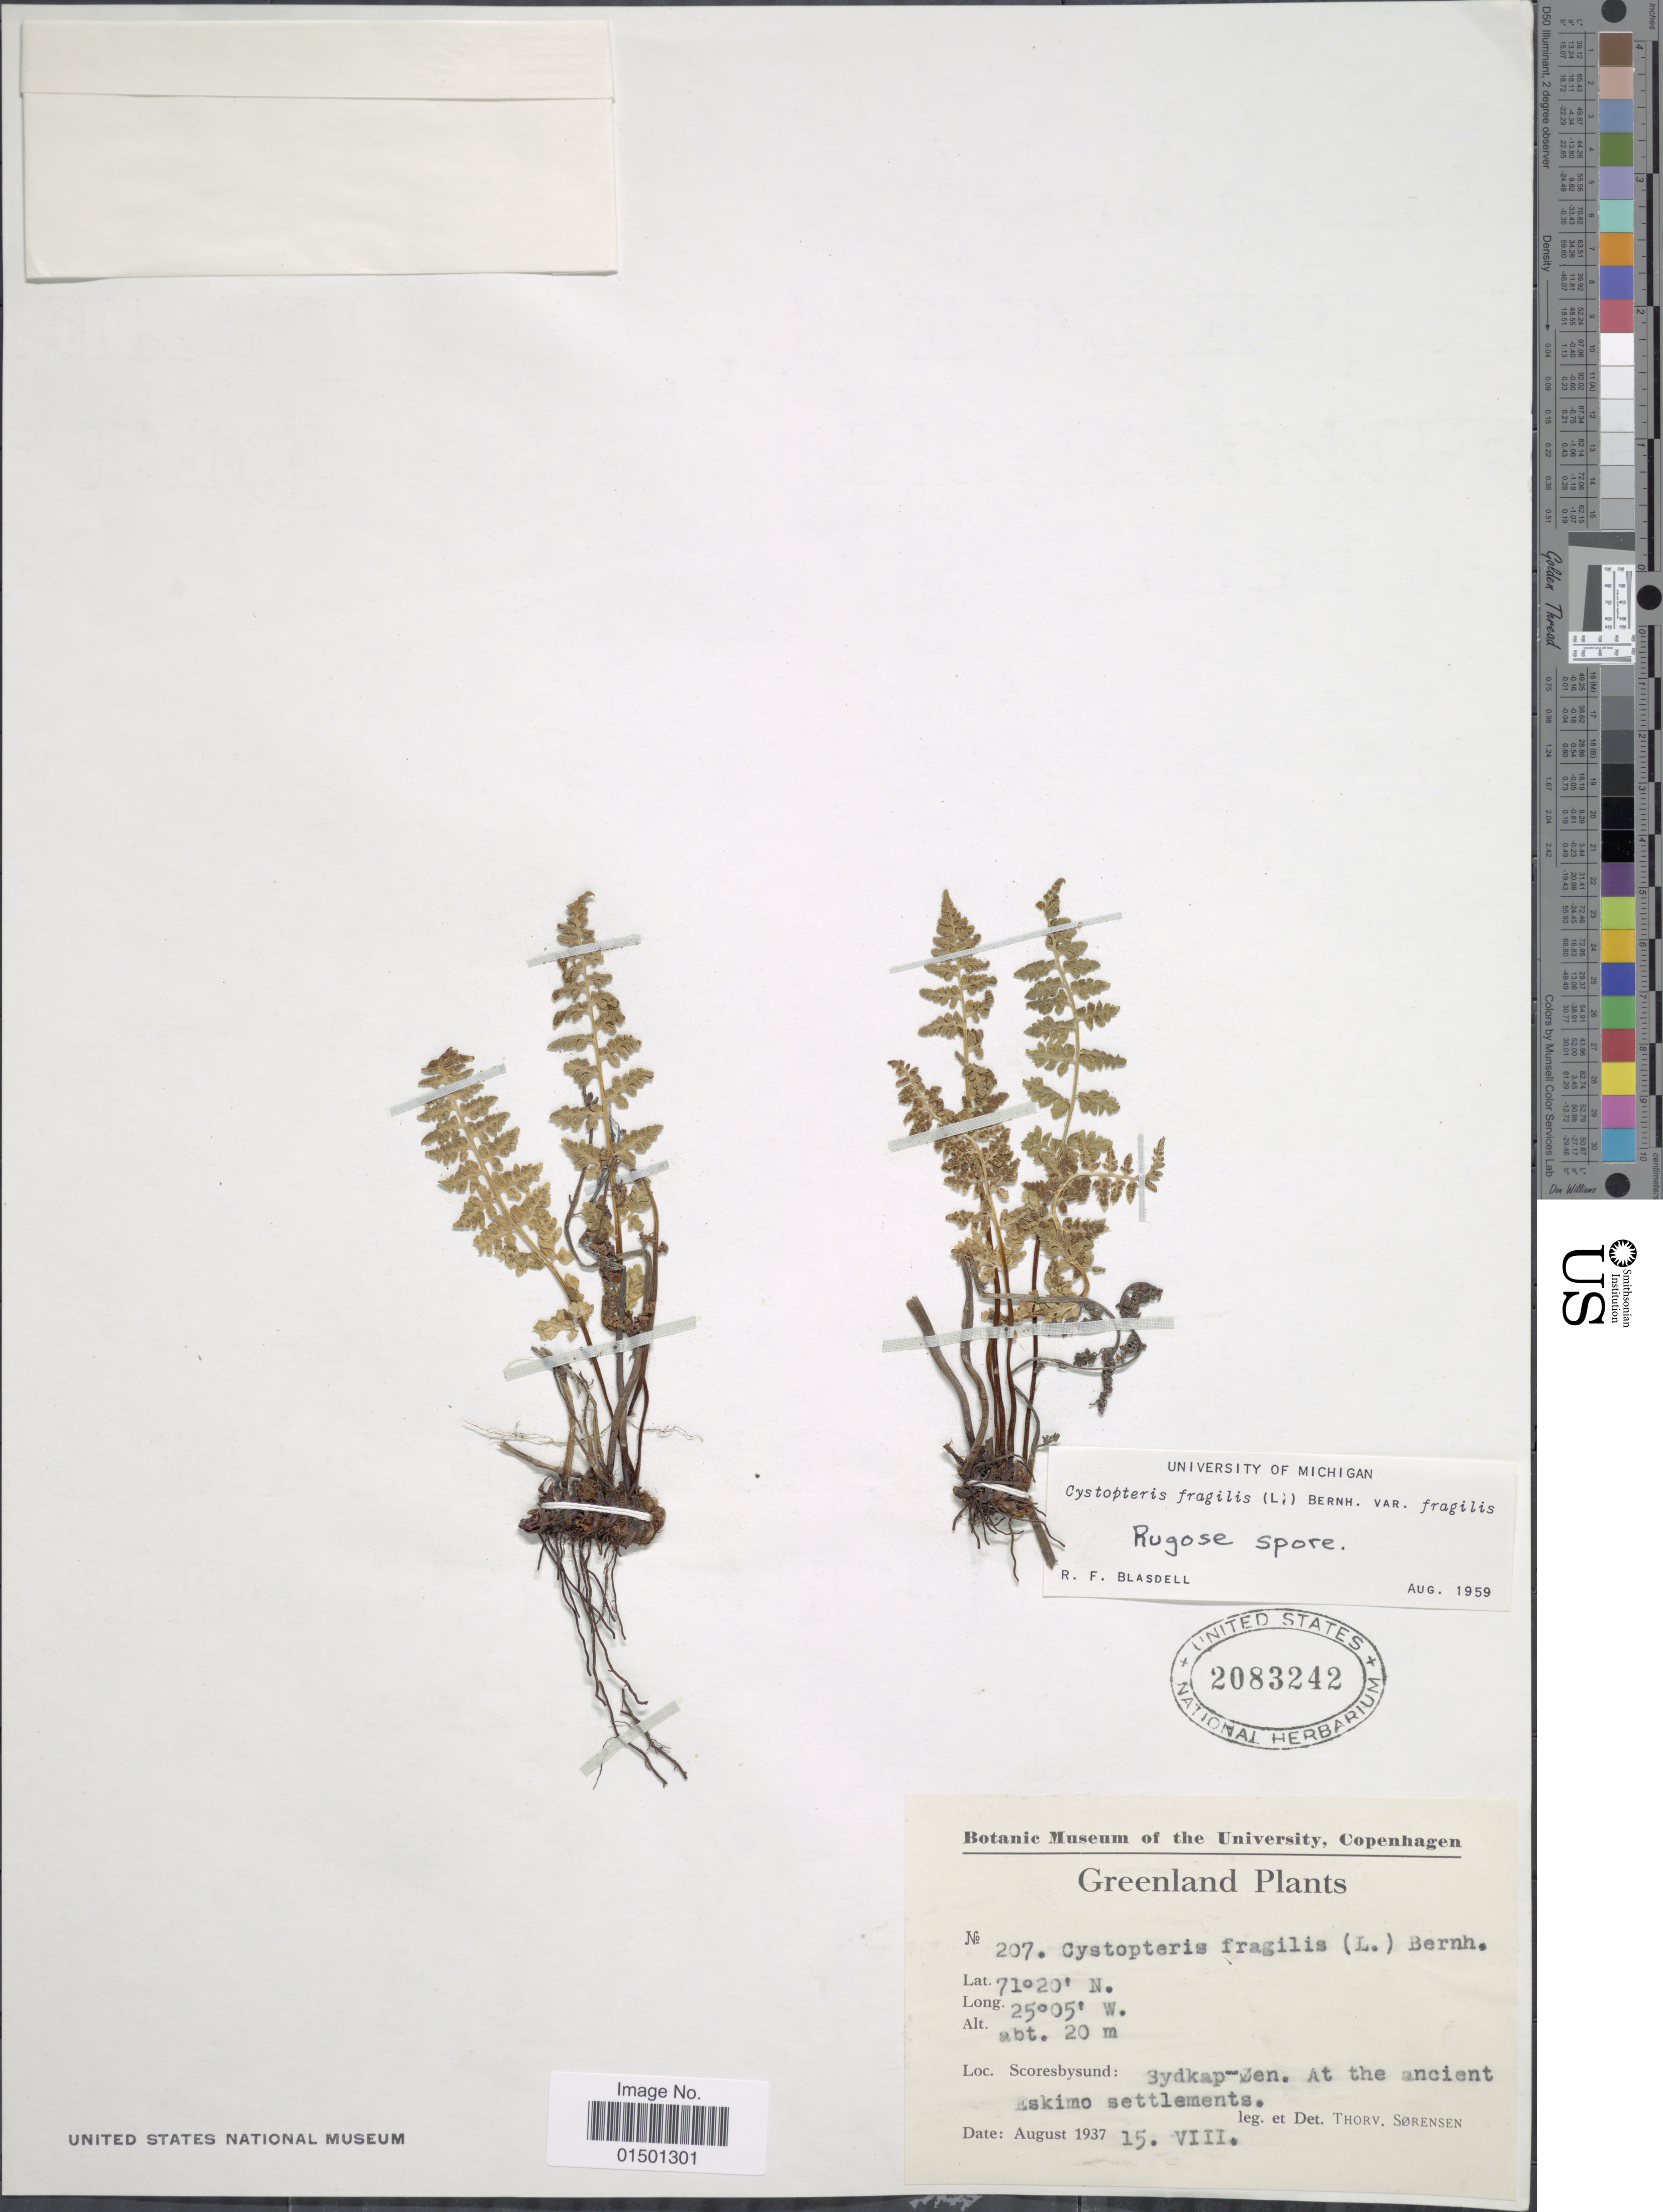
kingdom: Plantae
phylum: Tracheophyta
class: Polypodiopsida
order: Polypodiales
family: Cystopteridaceae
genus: Cystopteris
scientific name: Cystopteris fragilis var. dickieana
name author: B. Boivin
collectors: T. Sorensen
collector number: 207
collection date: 1937-08-15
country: Greenland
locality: Scoresbysund, at the ancient Eskimo settlements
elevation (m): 20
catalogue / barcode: US 2083242